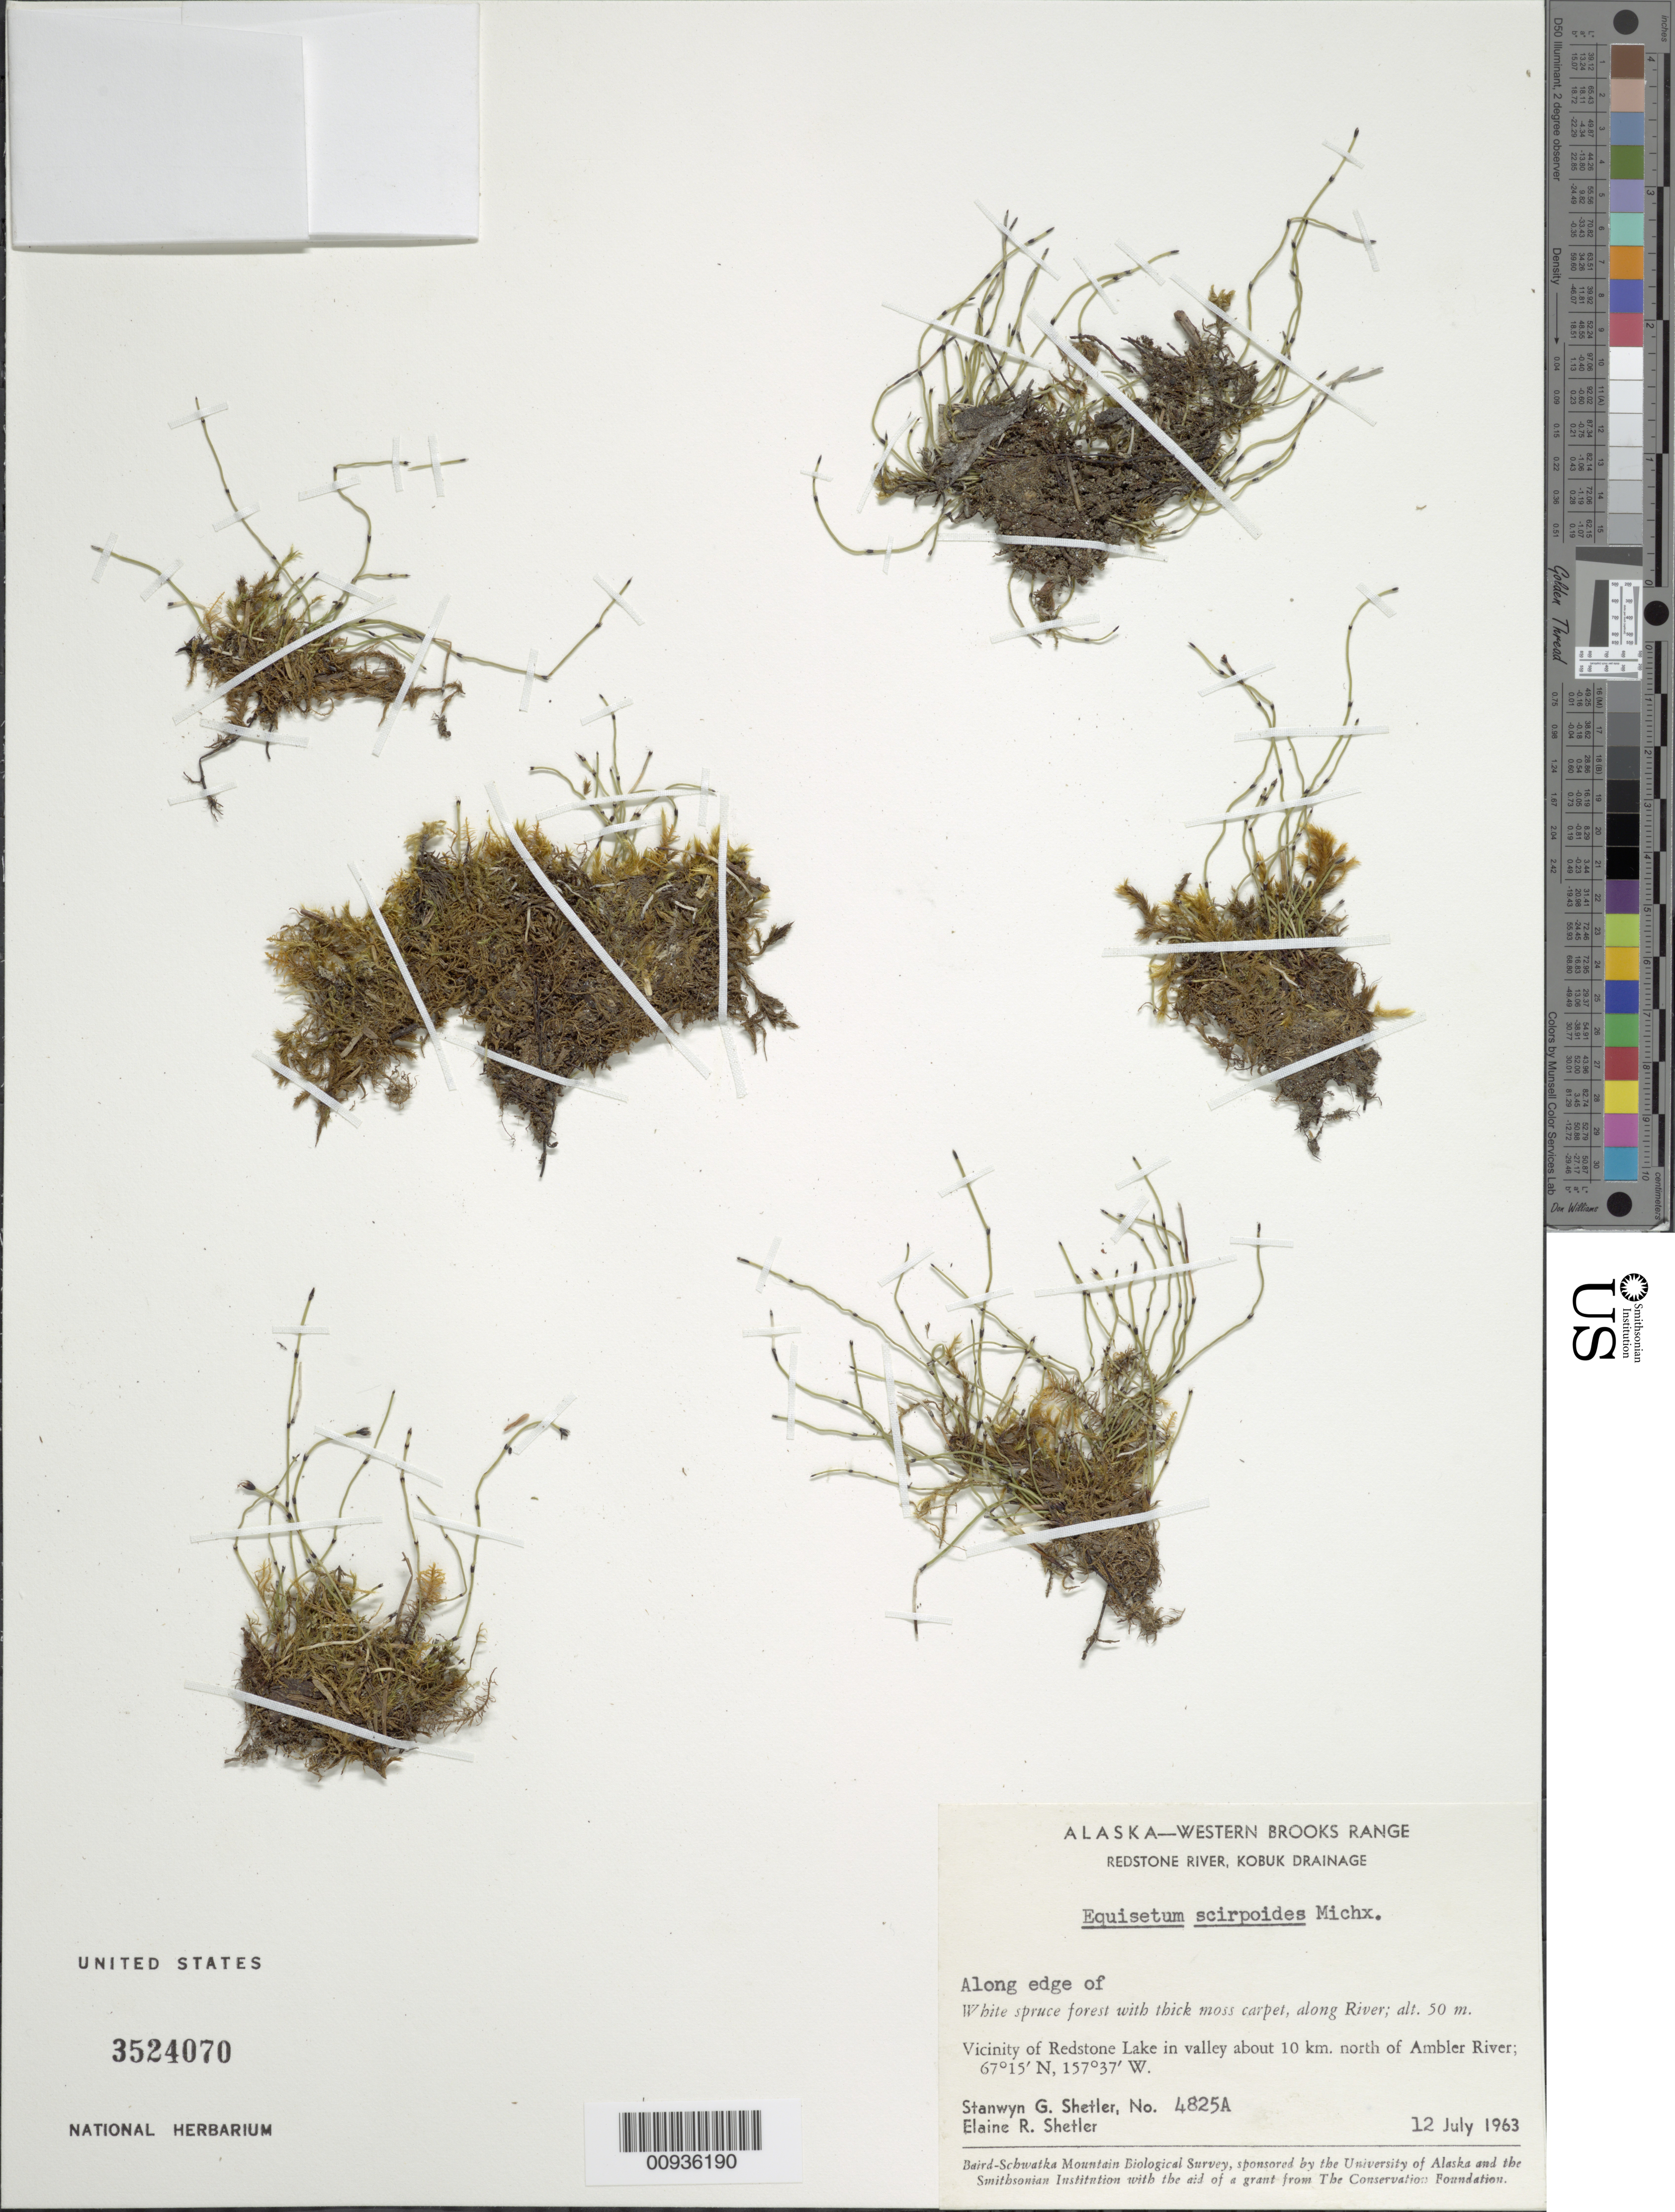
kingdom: Plantae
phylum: Tracheophyta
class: Polypodiopsida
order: Equisetales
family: Equisetaceae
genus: Equisetum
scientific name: Equisetum scirpoides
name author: Michx.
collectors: S. Shetler & E. R. Shetler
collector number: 4825A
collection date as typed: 12 Jul 1963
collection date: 1963-07-12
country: United States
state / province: Alaska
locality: Vicinity of Redstone Lake in valley about 10 km. north of Ambler River. Western Brooks Range, Redstone River, Kobuk Drainage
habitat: Along edge of white spruce forest with thick moss carpet, along River.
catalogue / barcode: US 3524070